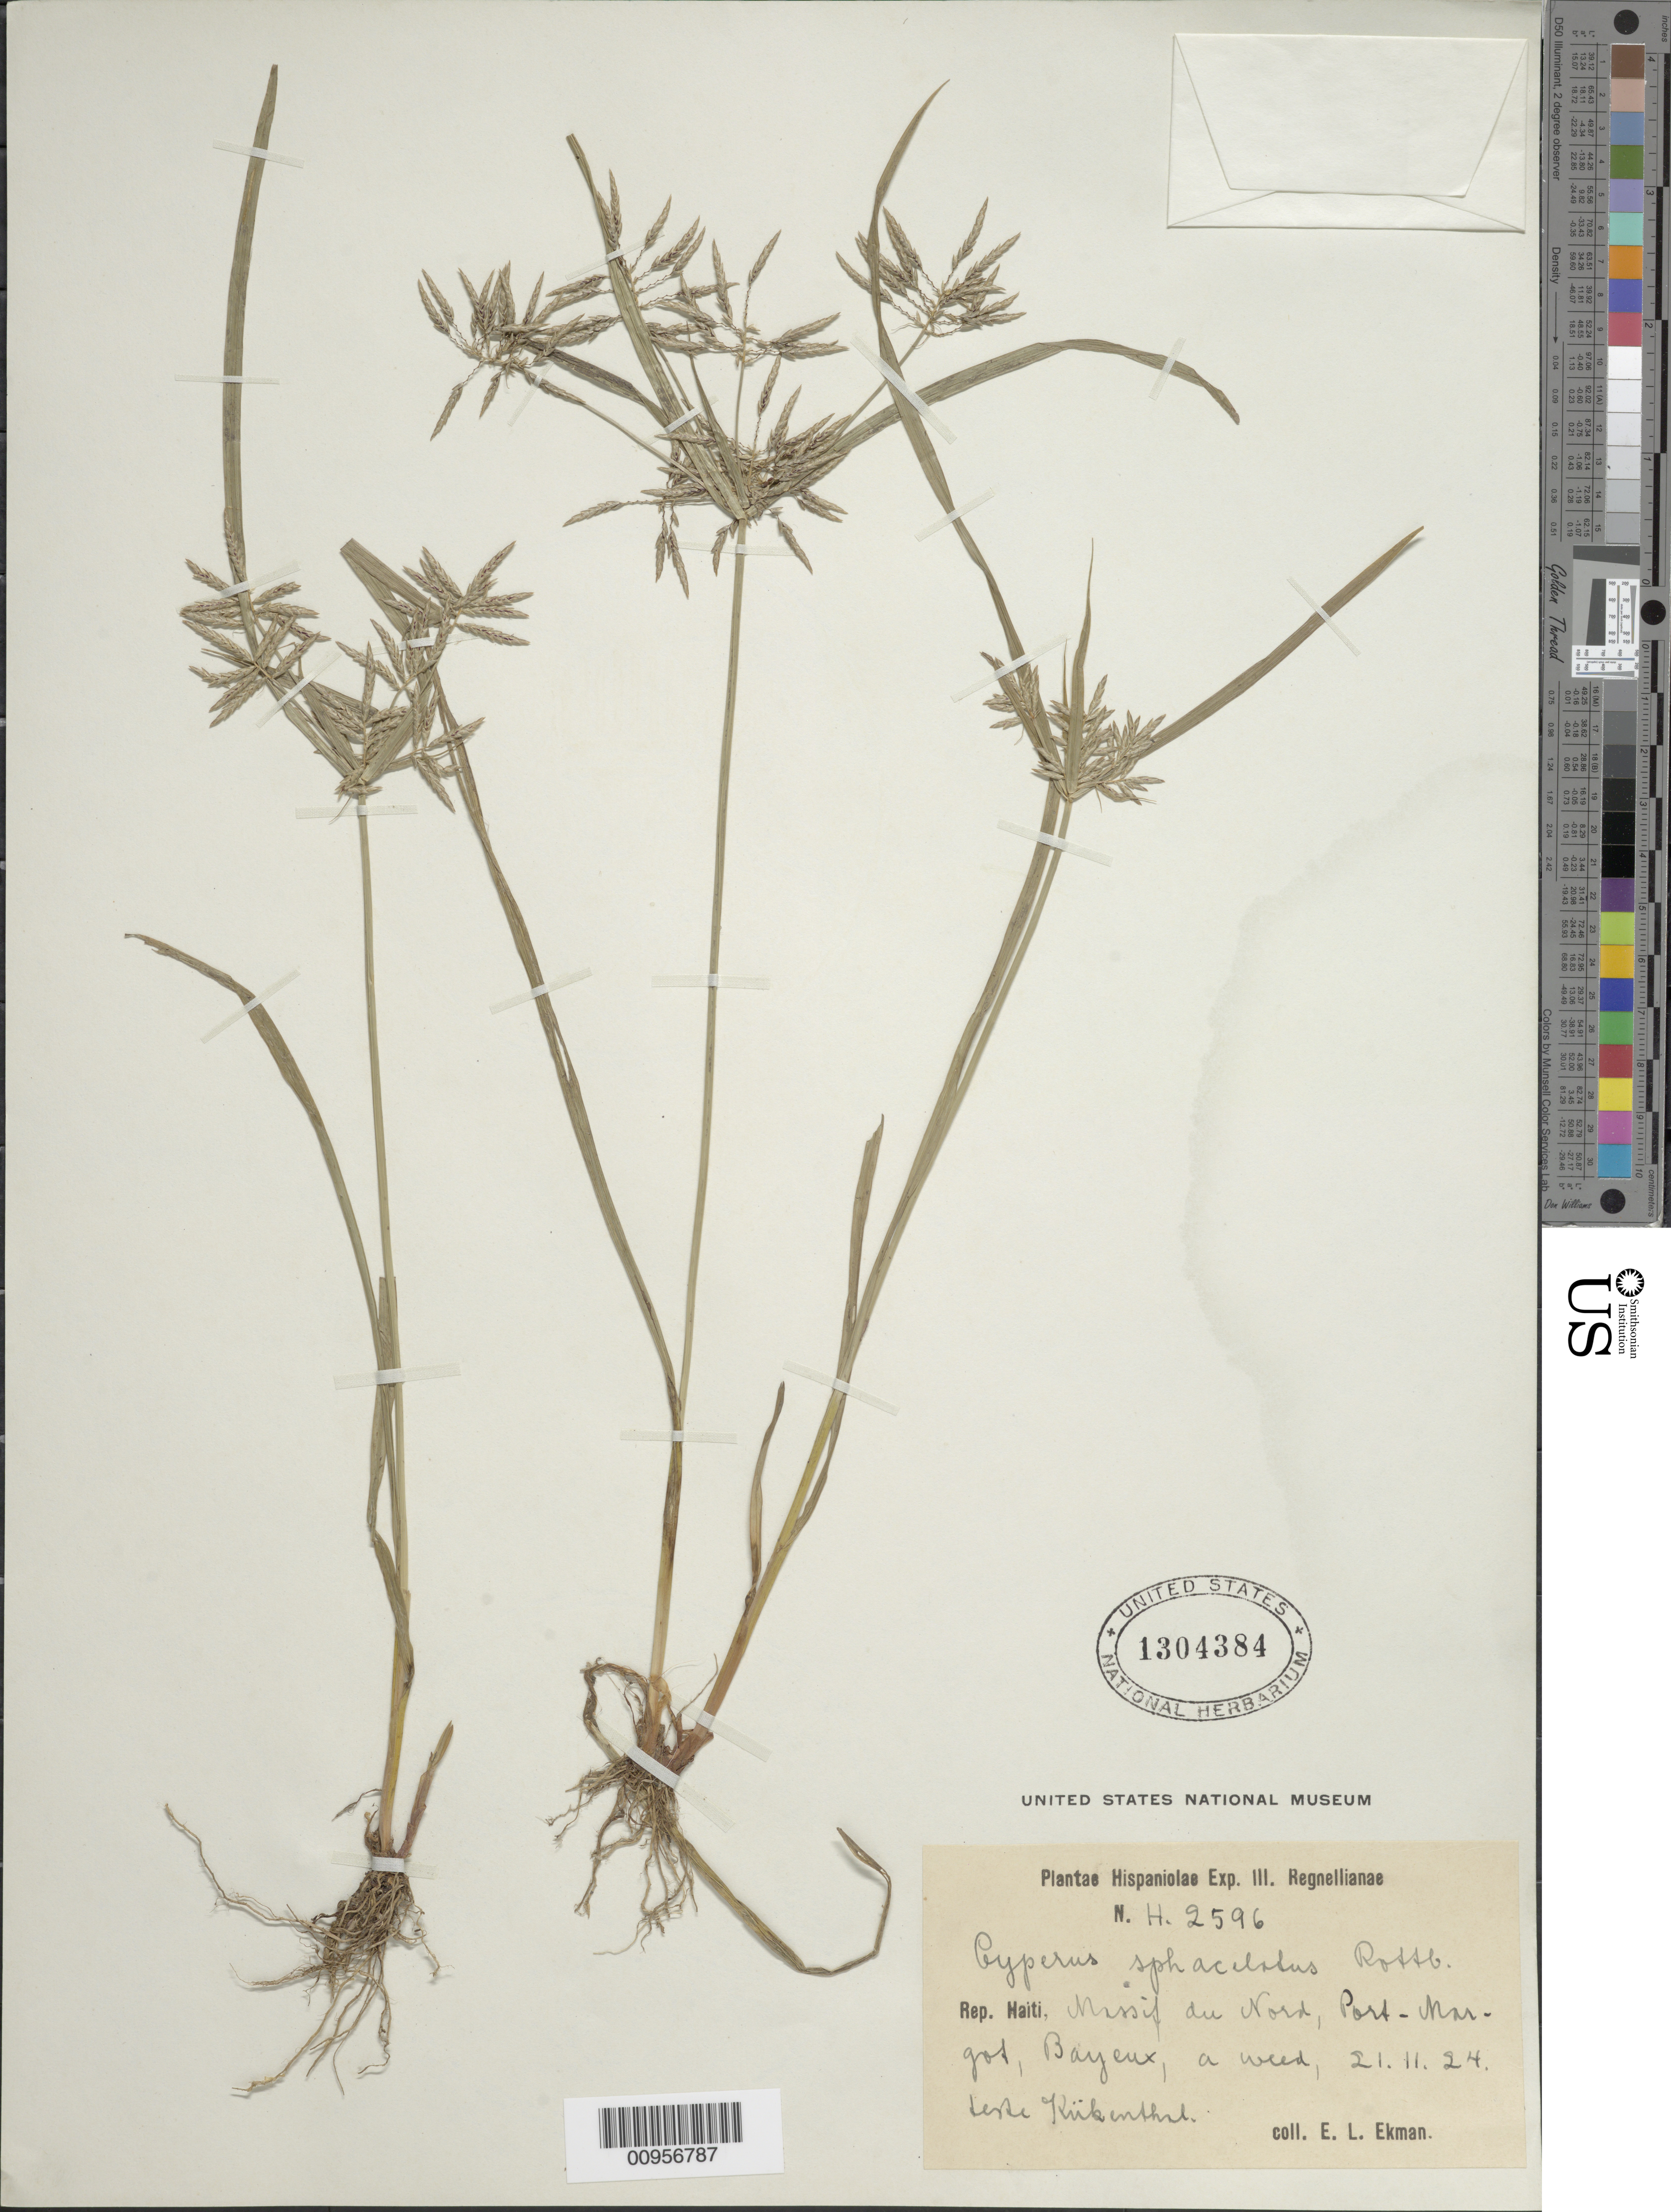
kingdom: Plantae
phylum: Tracheophyta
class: Liliopsida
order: Poales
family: Cyperaceae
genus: Cyperus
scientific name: Cyperus sphacelatus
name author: Rottb.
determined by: Kükenthal, G.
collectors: E. L. Ekman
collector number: H 2596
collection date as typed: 21 Nov 1924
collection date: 1924-11-21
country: Haiti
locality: Massif du Nord, Port Margot,Bayeux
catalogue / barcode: US 1304384